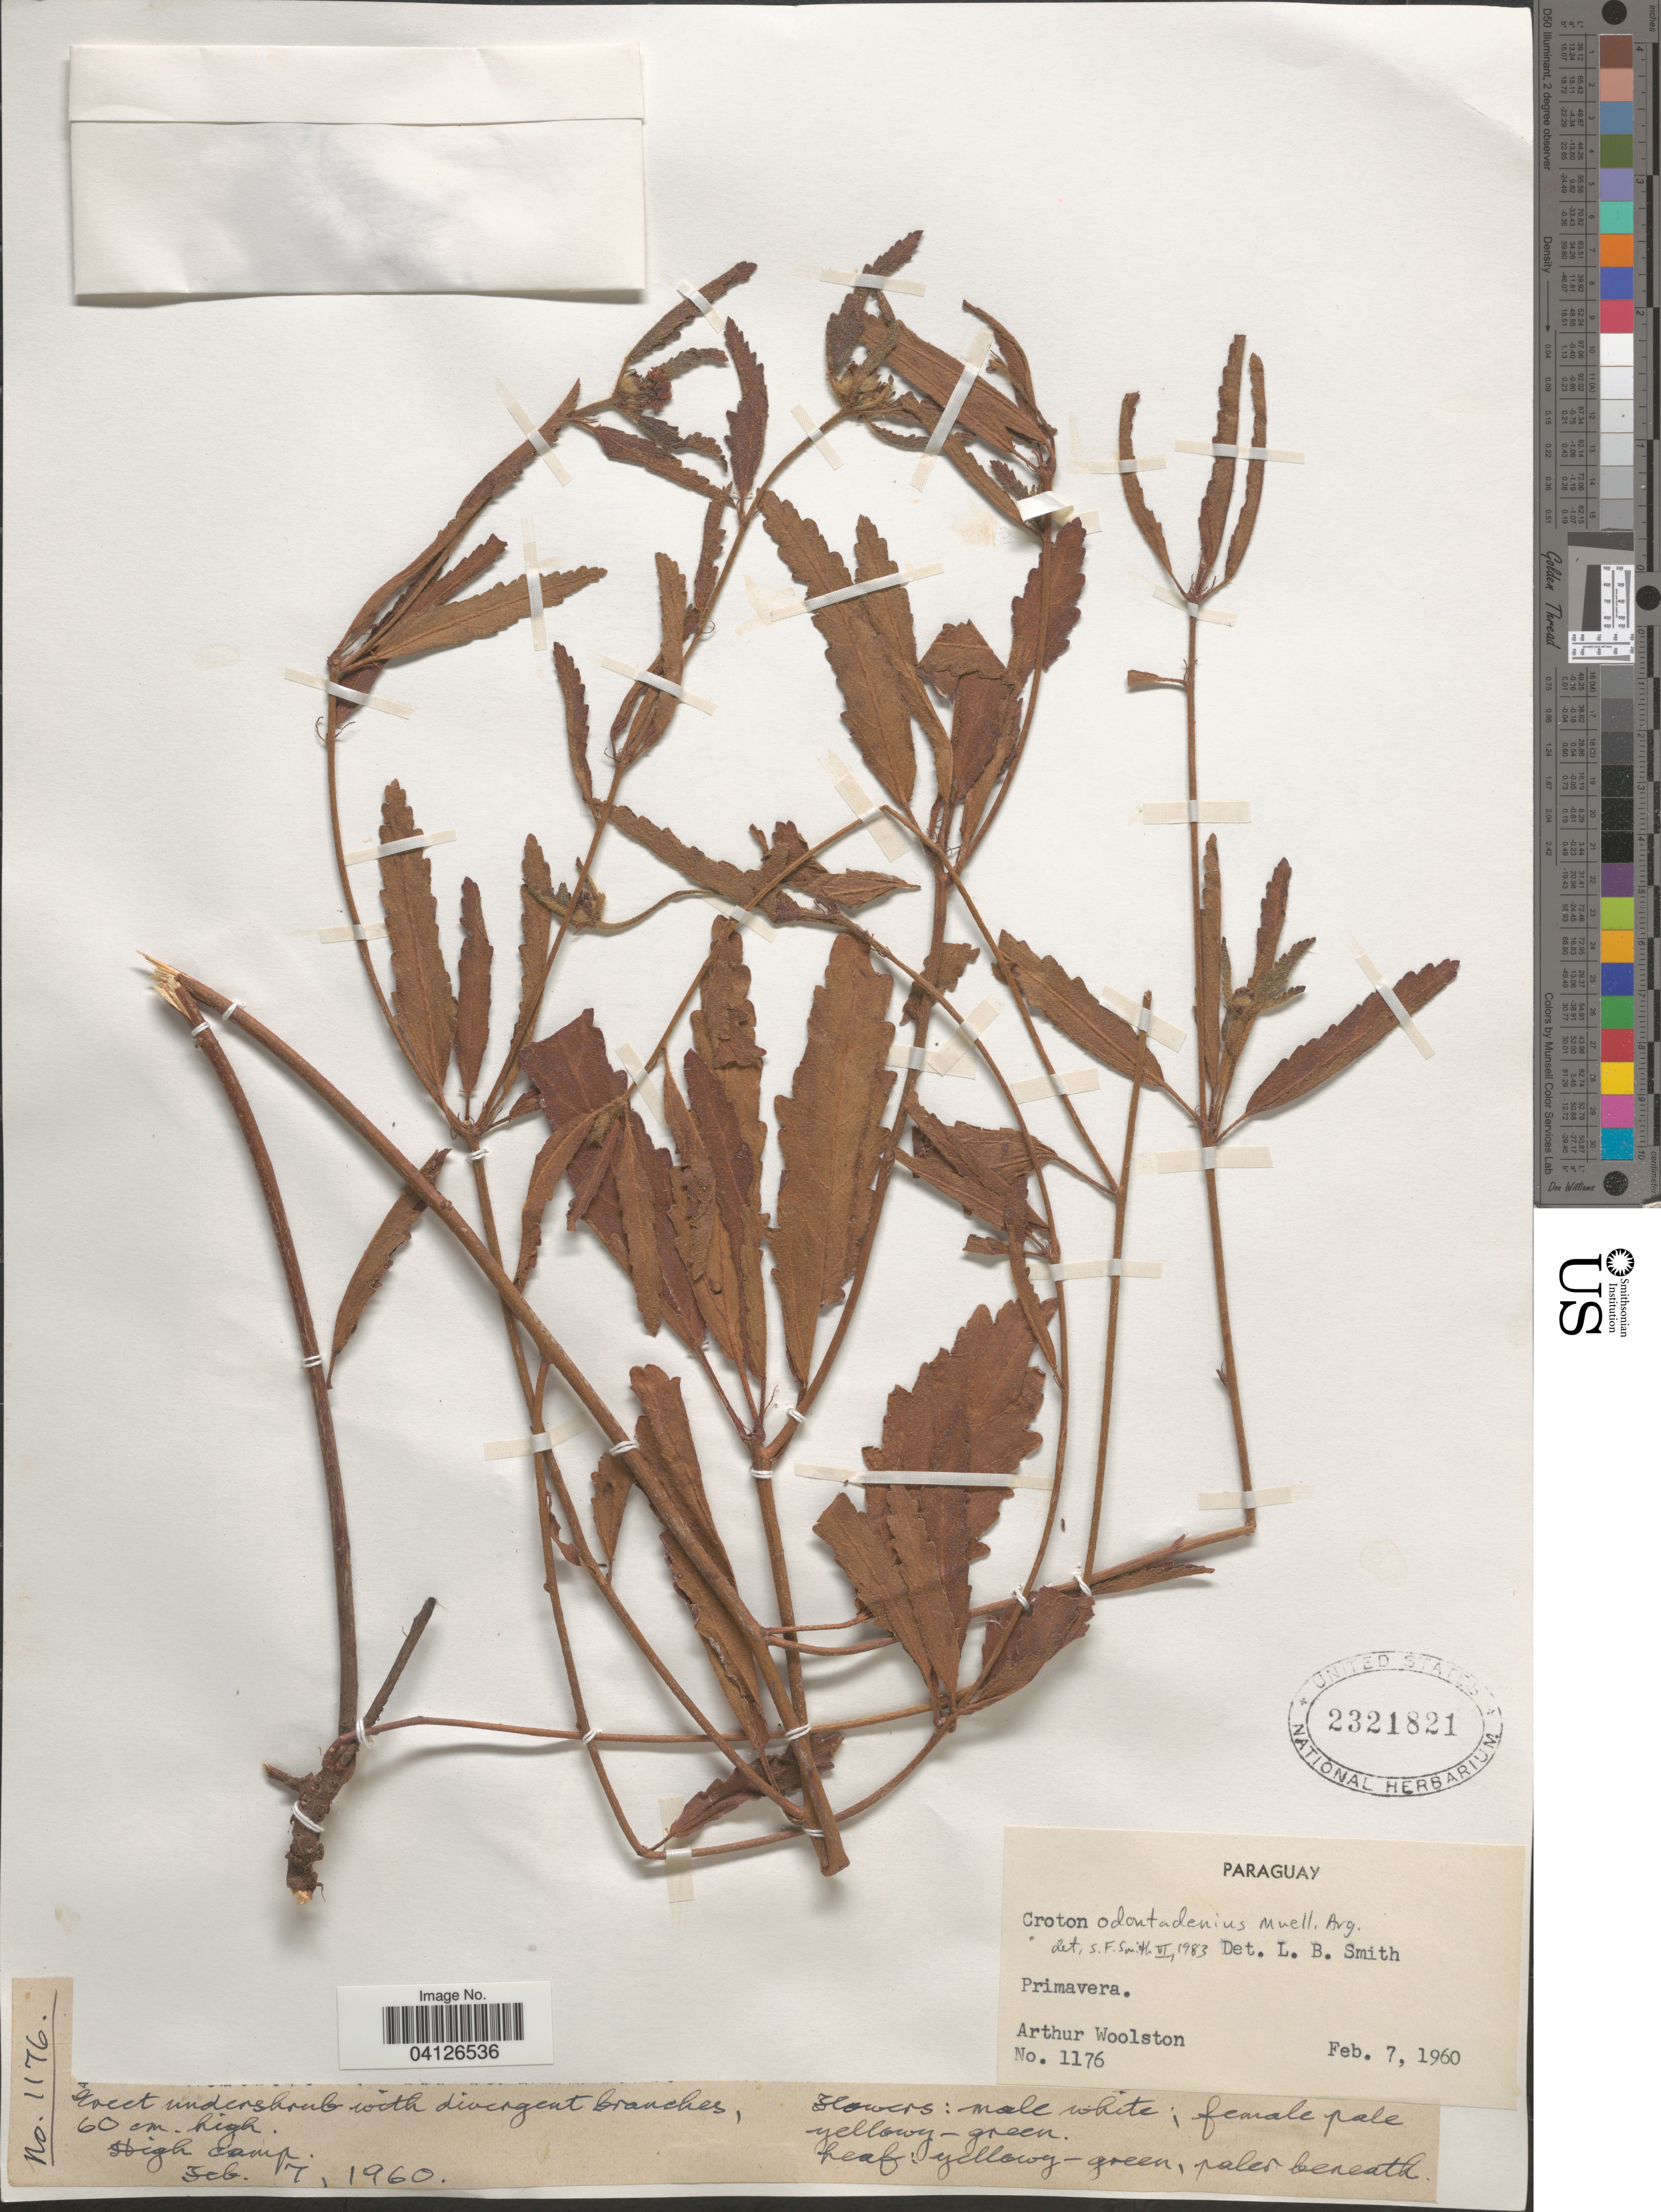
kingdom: Plantae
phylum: Tracheophyta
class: Magnoliopsida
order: Malpighiales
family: Euphorbiaceae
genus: Croton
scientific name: Croton odontadenius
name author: Müll. Arg.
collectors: A. L. Woolston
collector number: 1176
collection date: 1960-02-07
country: Paraguay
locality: Primavera.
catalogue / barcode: US 2321821